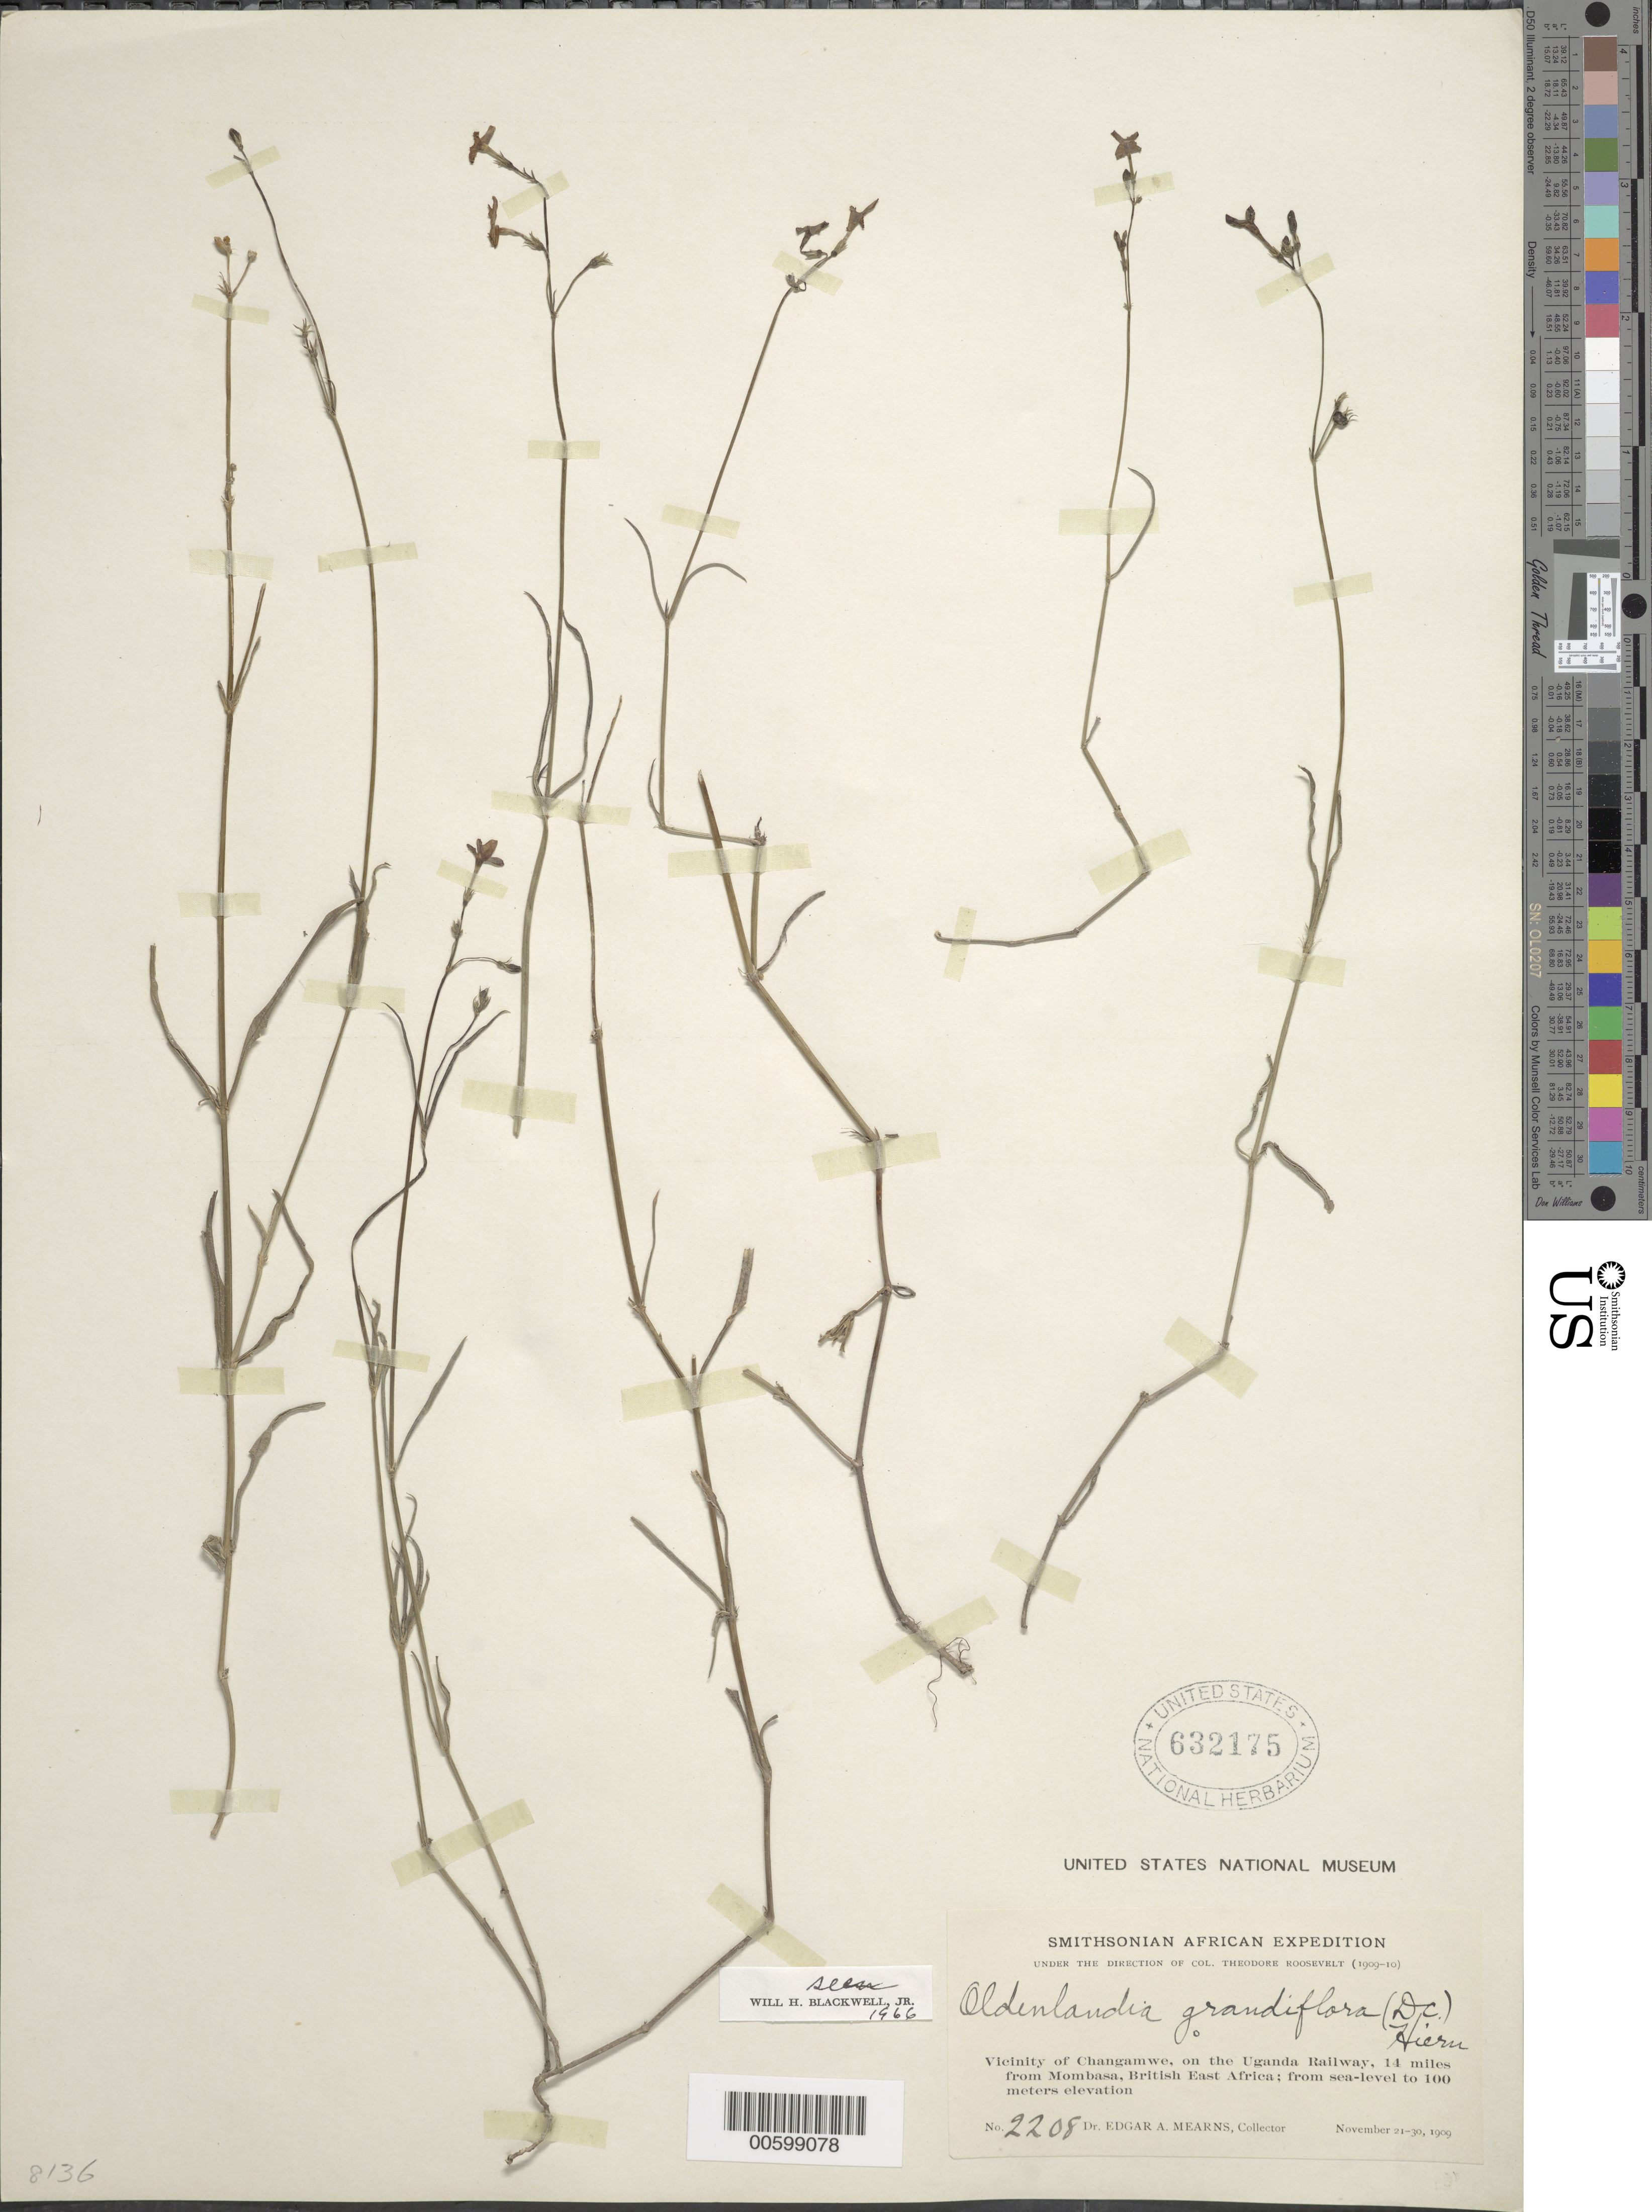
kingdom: Plantae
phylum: Tracheophyta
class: Magnoliopsida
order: Gentianales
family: Rubiaceae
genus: Oldenlandia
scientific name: Oldenlandia grandiflora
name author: (DC.) Hiern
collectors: E. A. Mearns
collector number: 2208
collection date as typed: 21 Nov 1909 to 30 Nov 1909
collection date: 1909-11-21/1909-11-30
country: Kenya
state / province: Mombasa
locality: Vicinity of Changamwe, on the Uganda Railway, 14 miles from Mombasa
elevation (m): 100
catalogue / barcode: US 632175